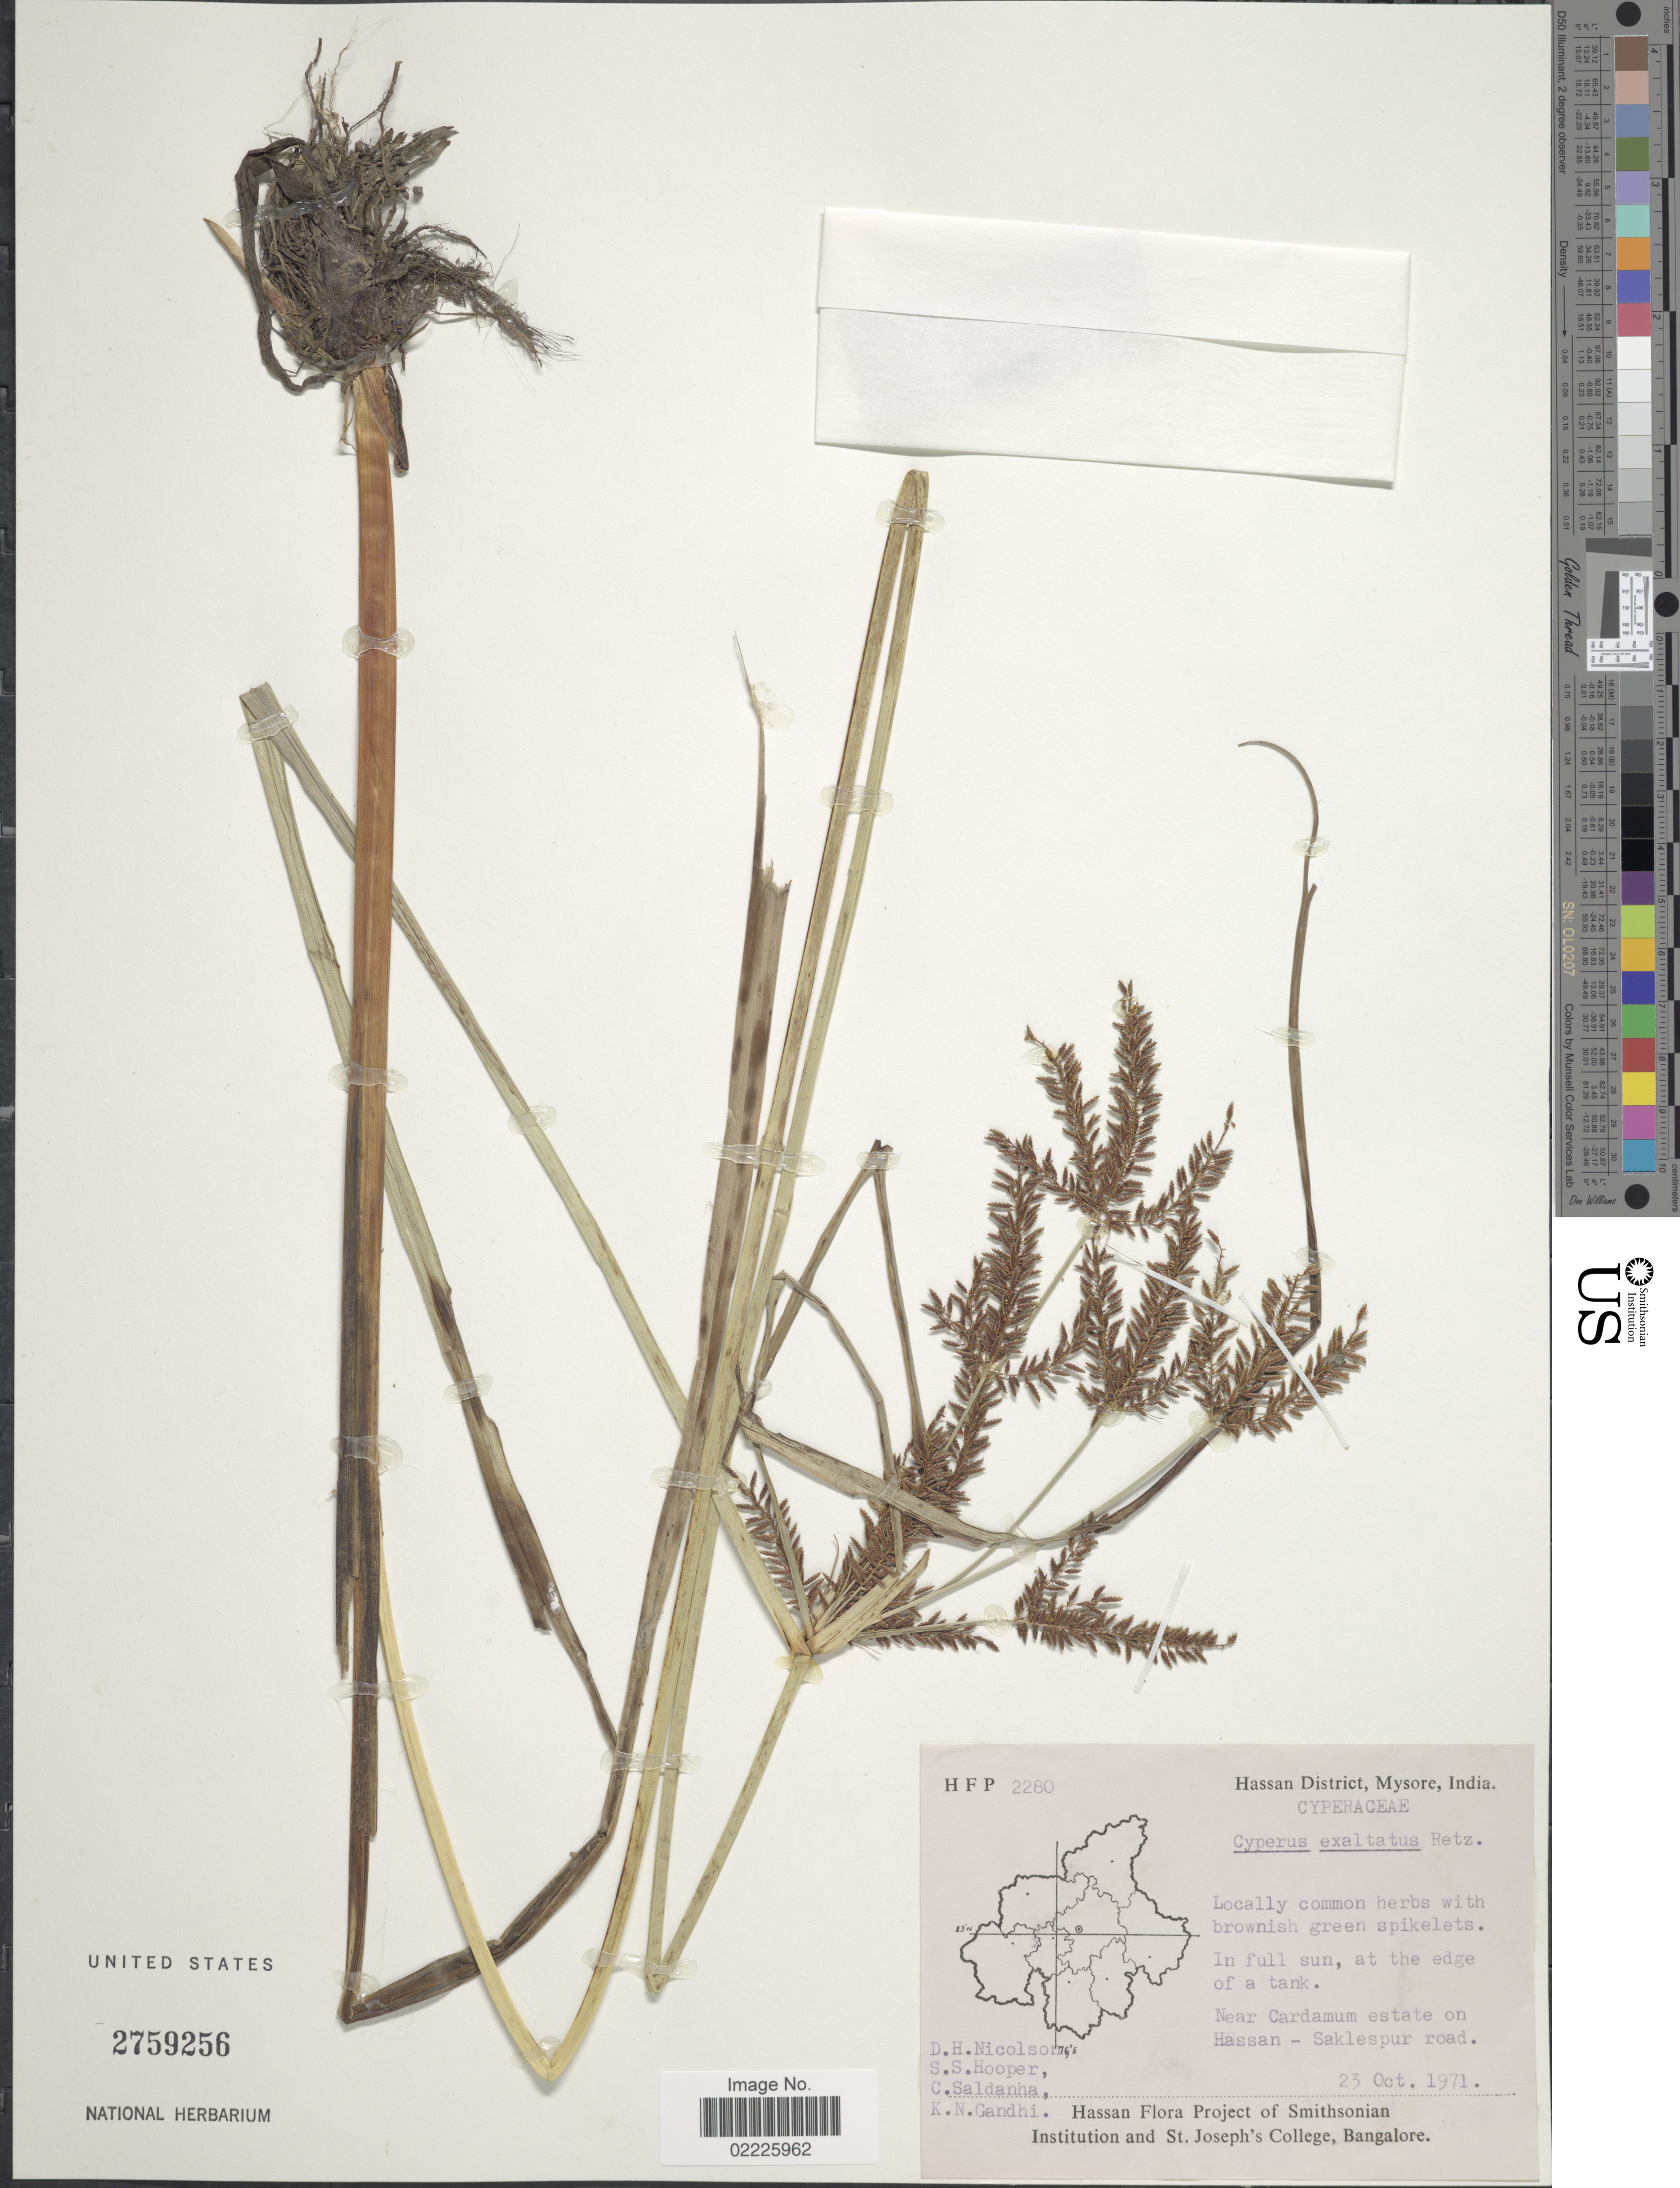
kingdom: Plantae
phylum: Tracheophyta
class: Liliopsida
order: Poales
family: Cyperaceae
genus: Cyperus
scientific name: Cyperus exaltatus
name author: Retz.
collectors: D. H. Nicolson, S. S. Hooper, C. Saldanha & K. N. Gandhi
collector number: HFP 2280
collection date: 1971-10-23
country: India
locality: Hassan District, Mysore, Near Cardamum estate on hassan- Saklespur road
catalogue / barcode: US 2759256